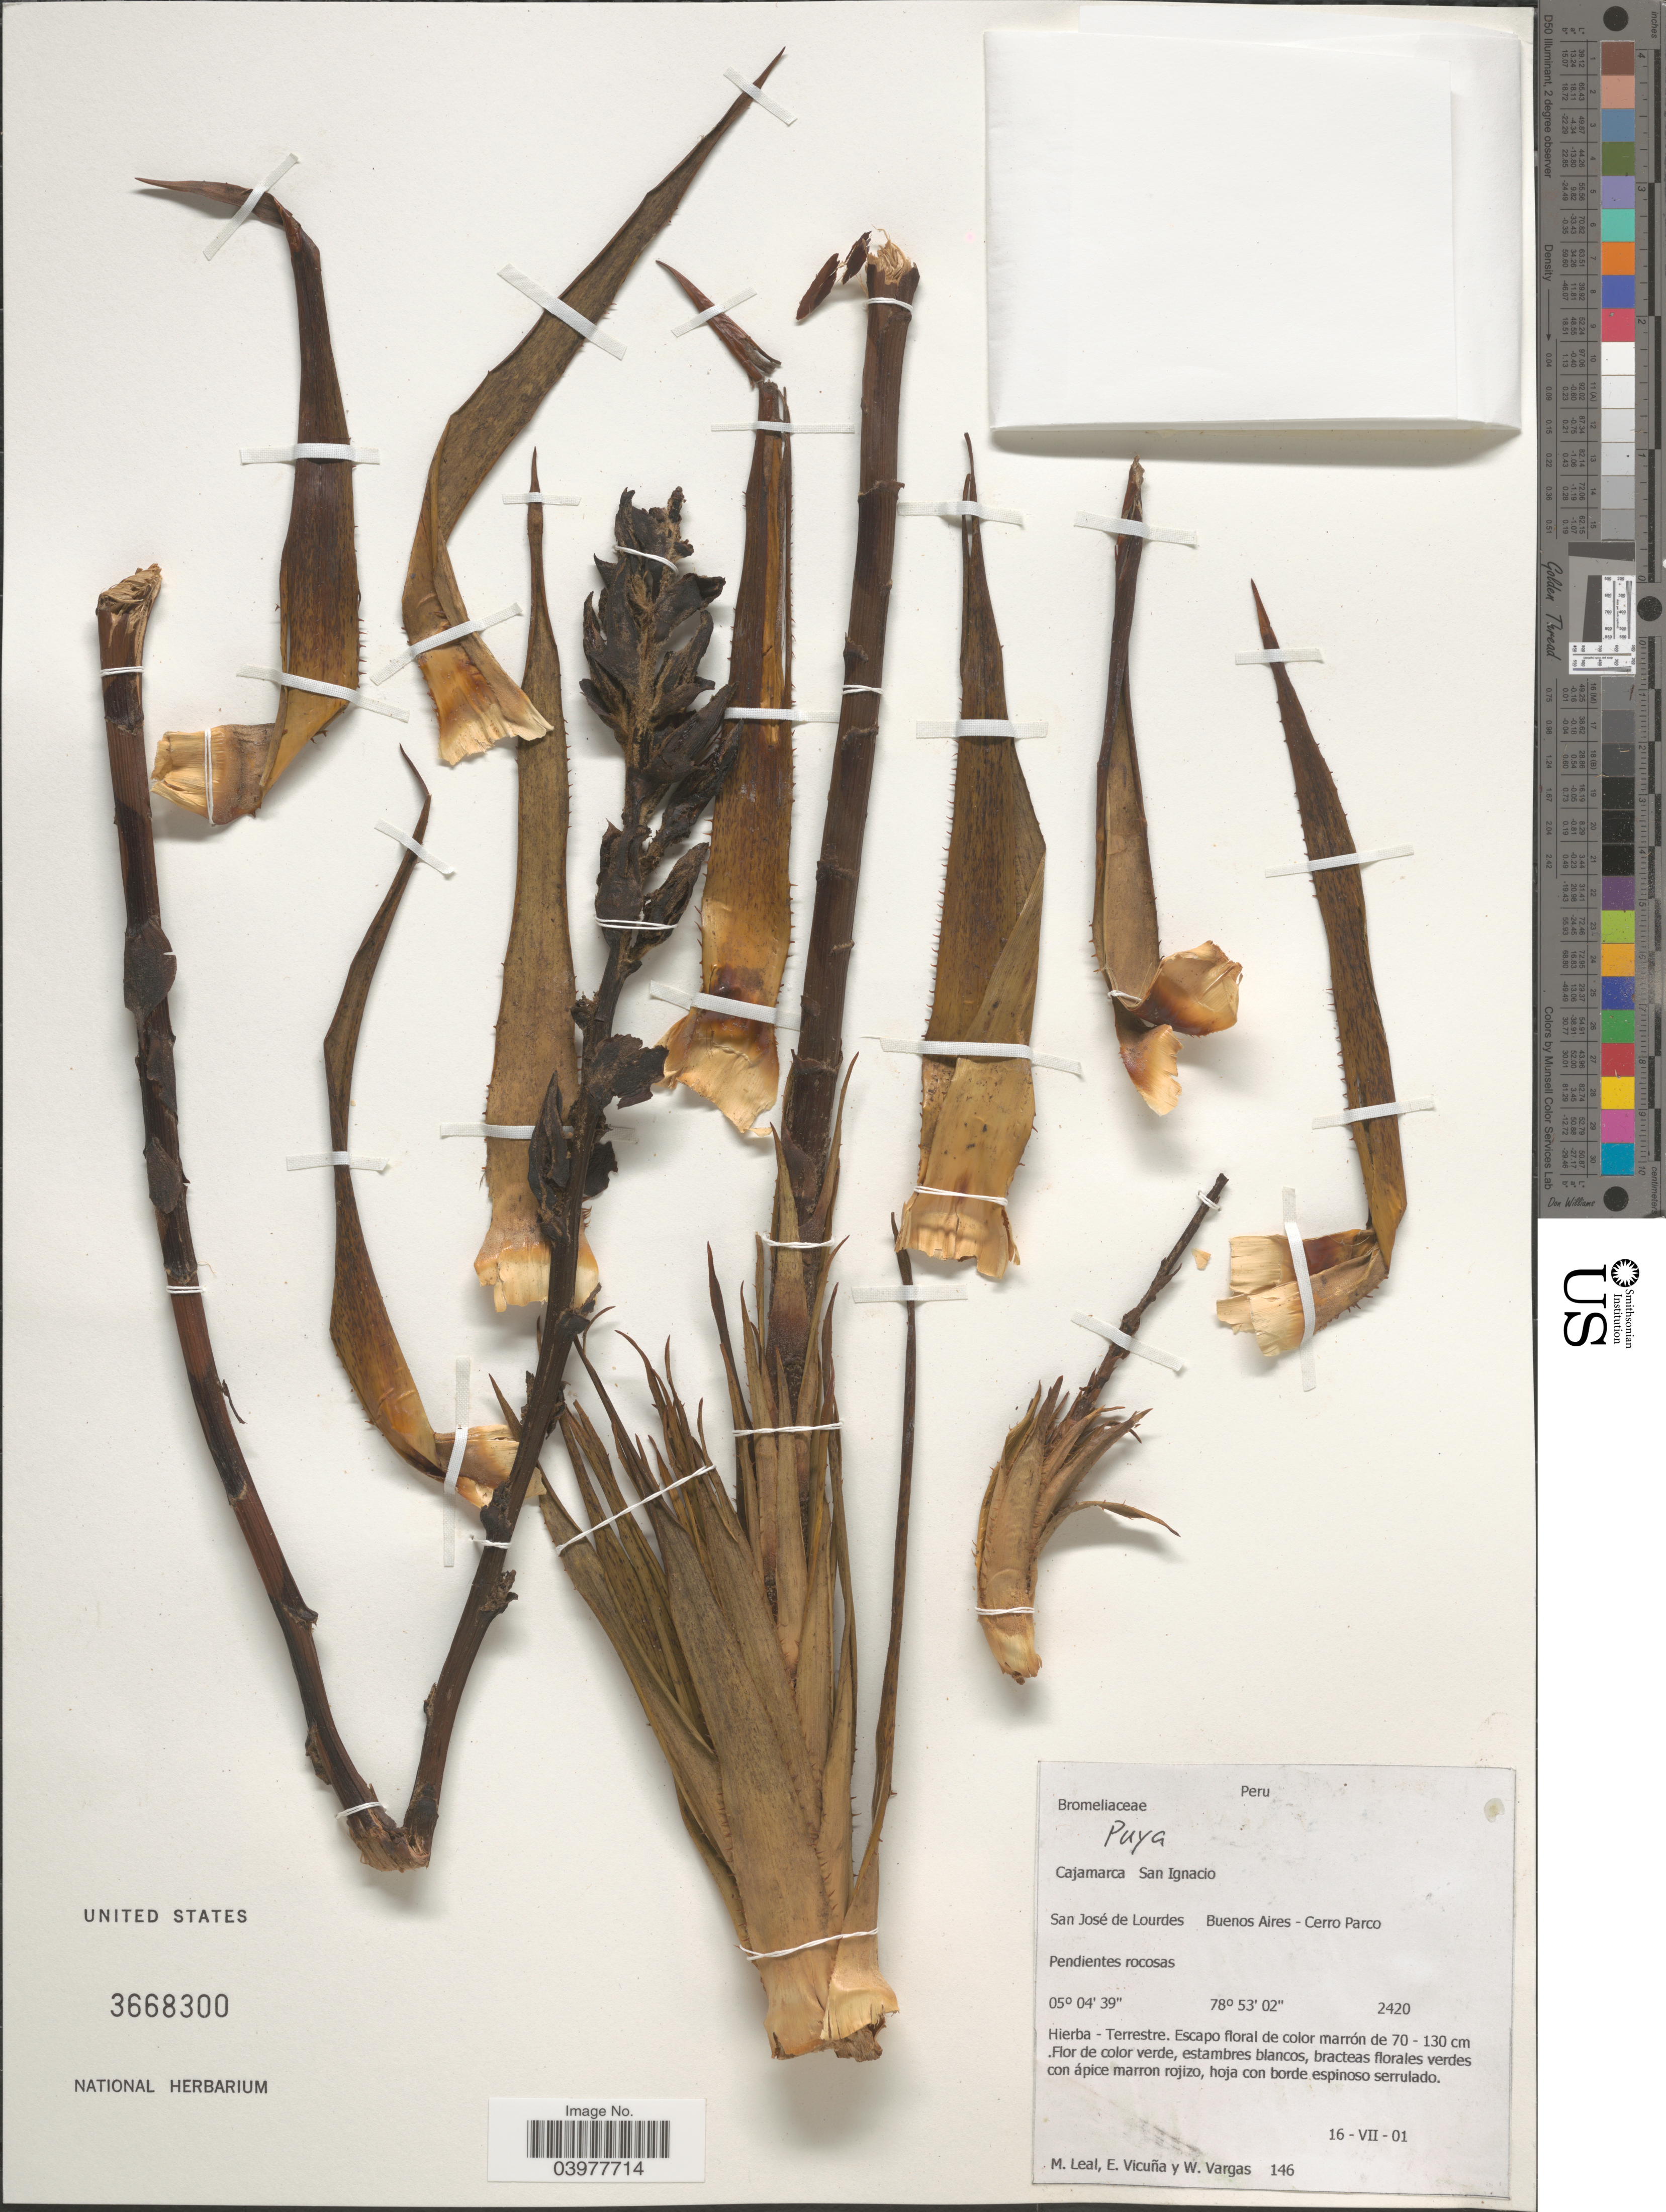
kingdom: Plantae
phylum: Tracheophyta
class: Liliopsida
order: Poales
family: Bromeliaceae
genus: Puya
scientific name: Puya sp.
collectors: M. E. Leal, E. Vicuña & W. Vargas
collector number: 146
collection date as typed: Transcribed d/m/y: 16/7/1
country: Peru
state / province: Cajamarca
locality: San Ignacio. San José de Lourdes. Buenos Aires - Cerro Parco.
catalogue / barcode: US 3668300